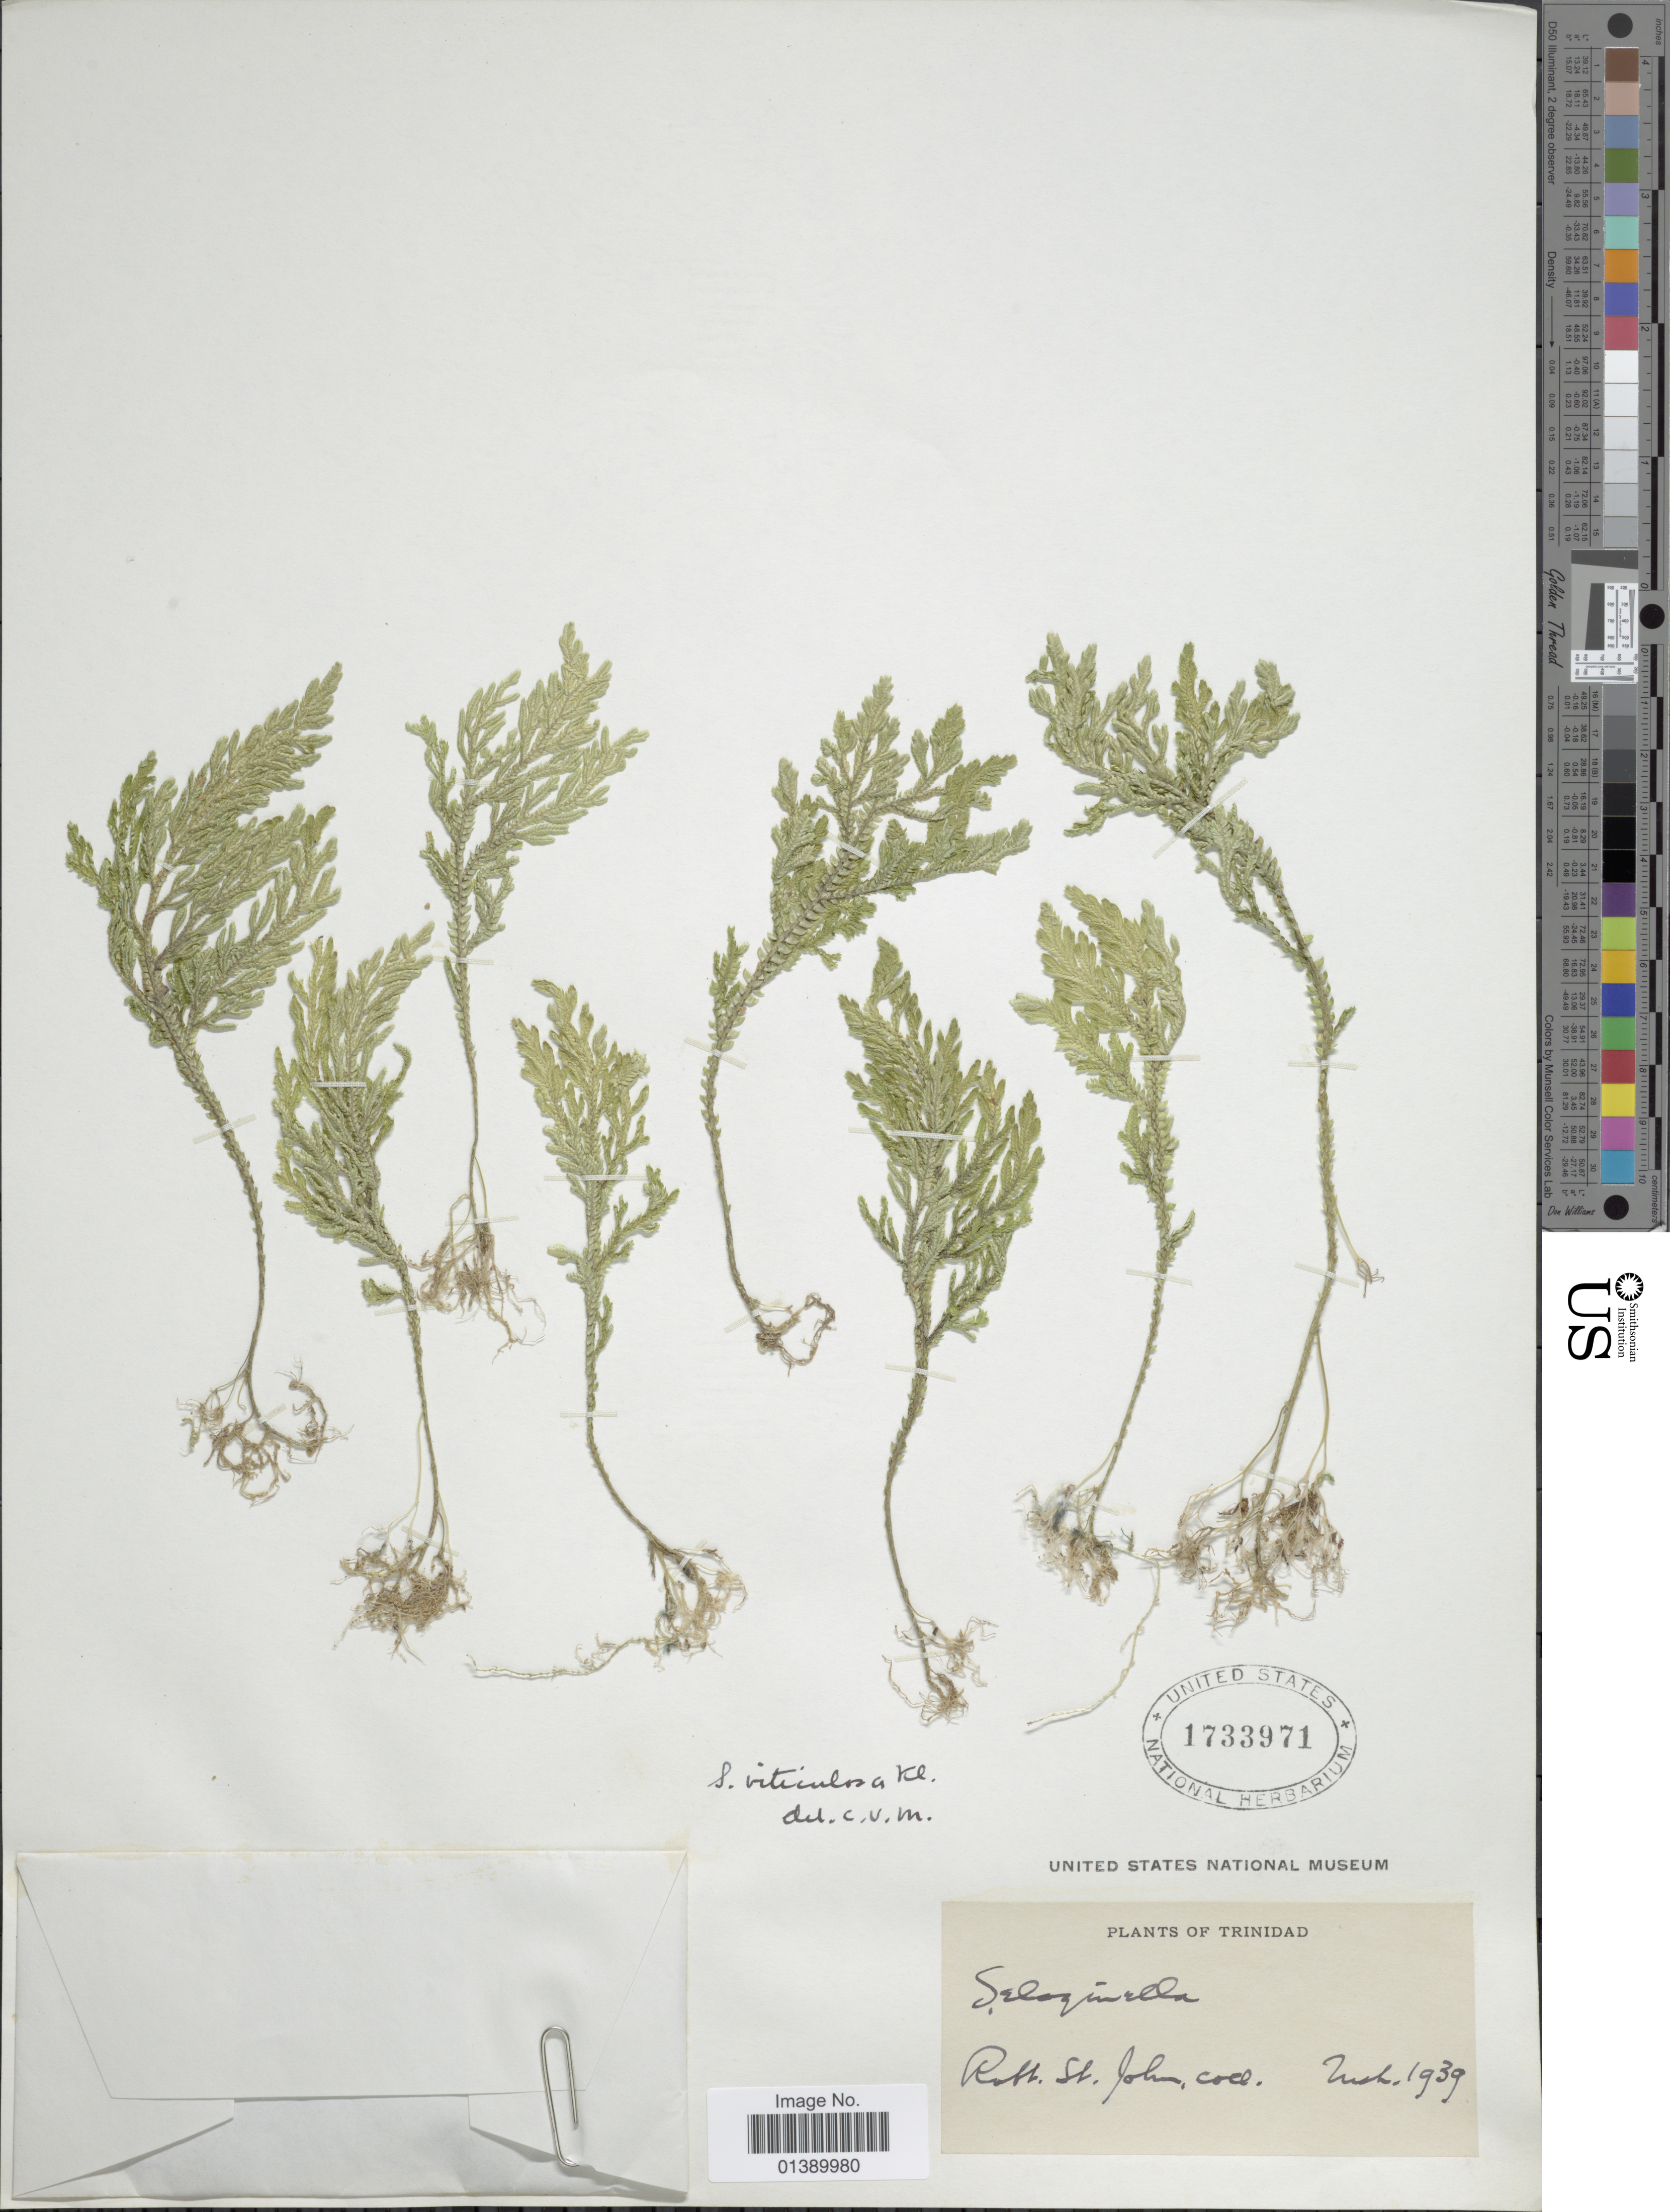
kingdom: Plantae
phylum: Tracheophyta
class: Lycopodiopsida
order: Selaginellales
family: Selaginellaceae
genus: Selaginella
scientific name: Selaginella viticulosa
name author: Klotzsch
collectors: R. P. St. John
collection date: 1939-03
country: Trinidad and Tobago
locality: Trinidad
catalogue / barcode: US 1733971